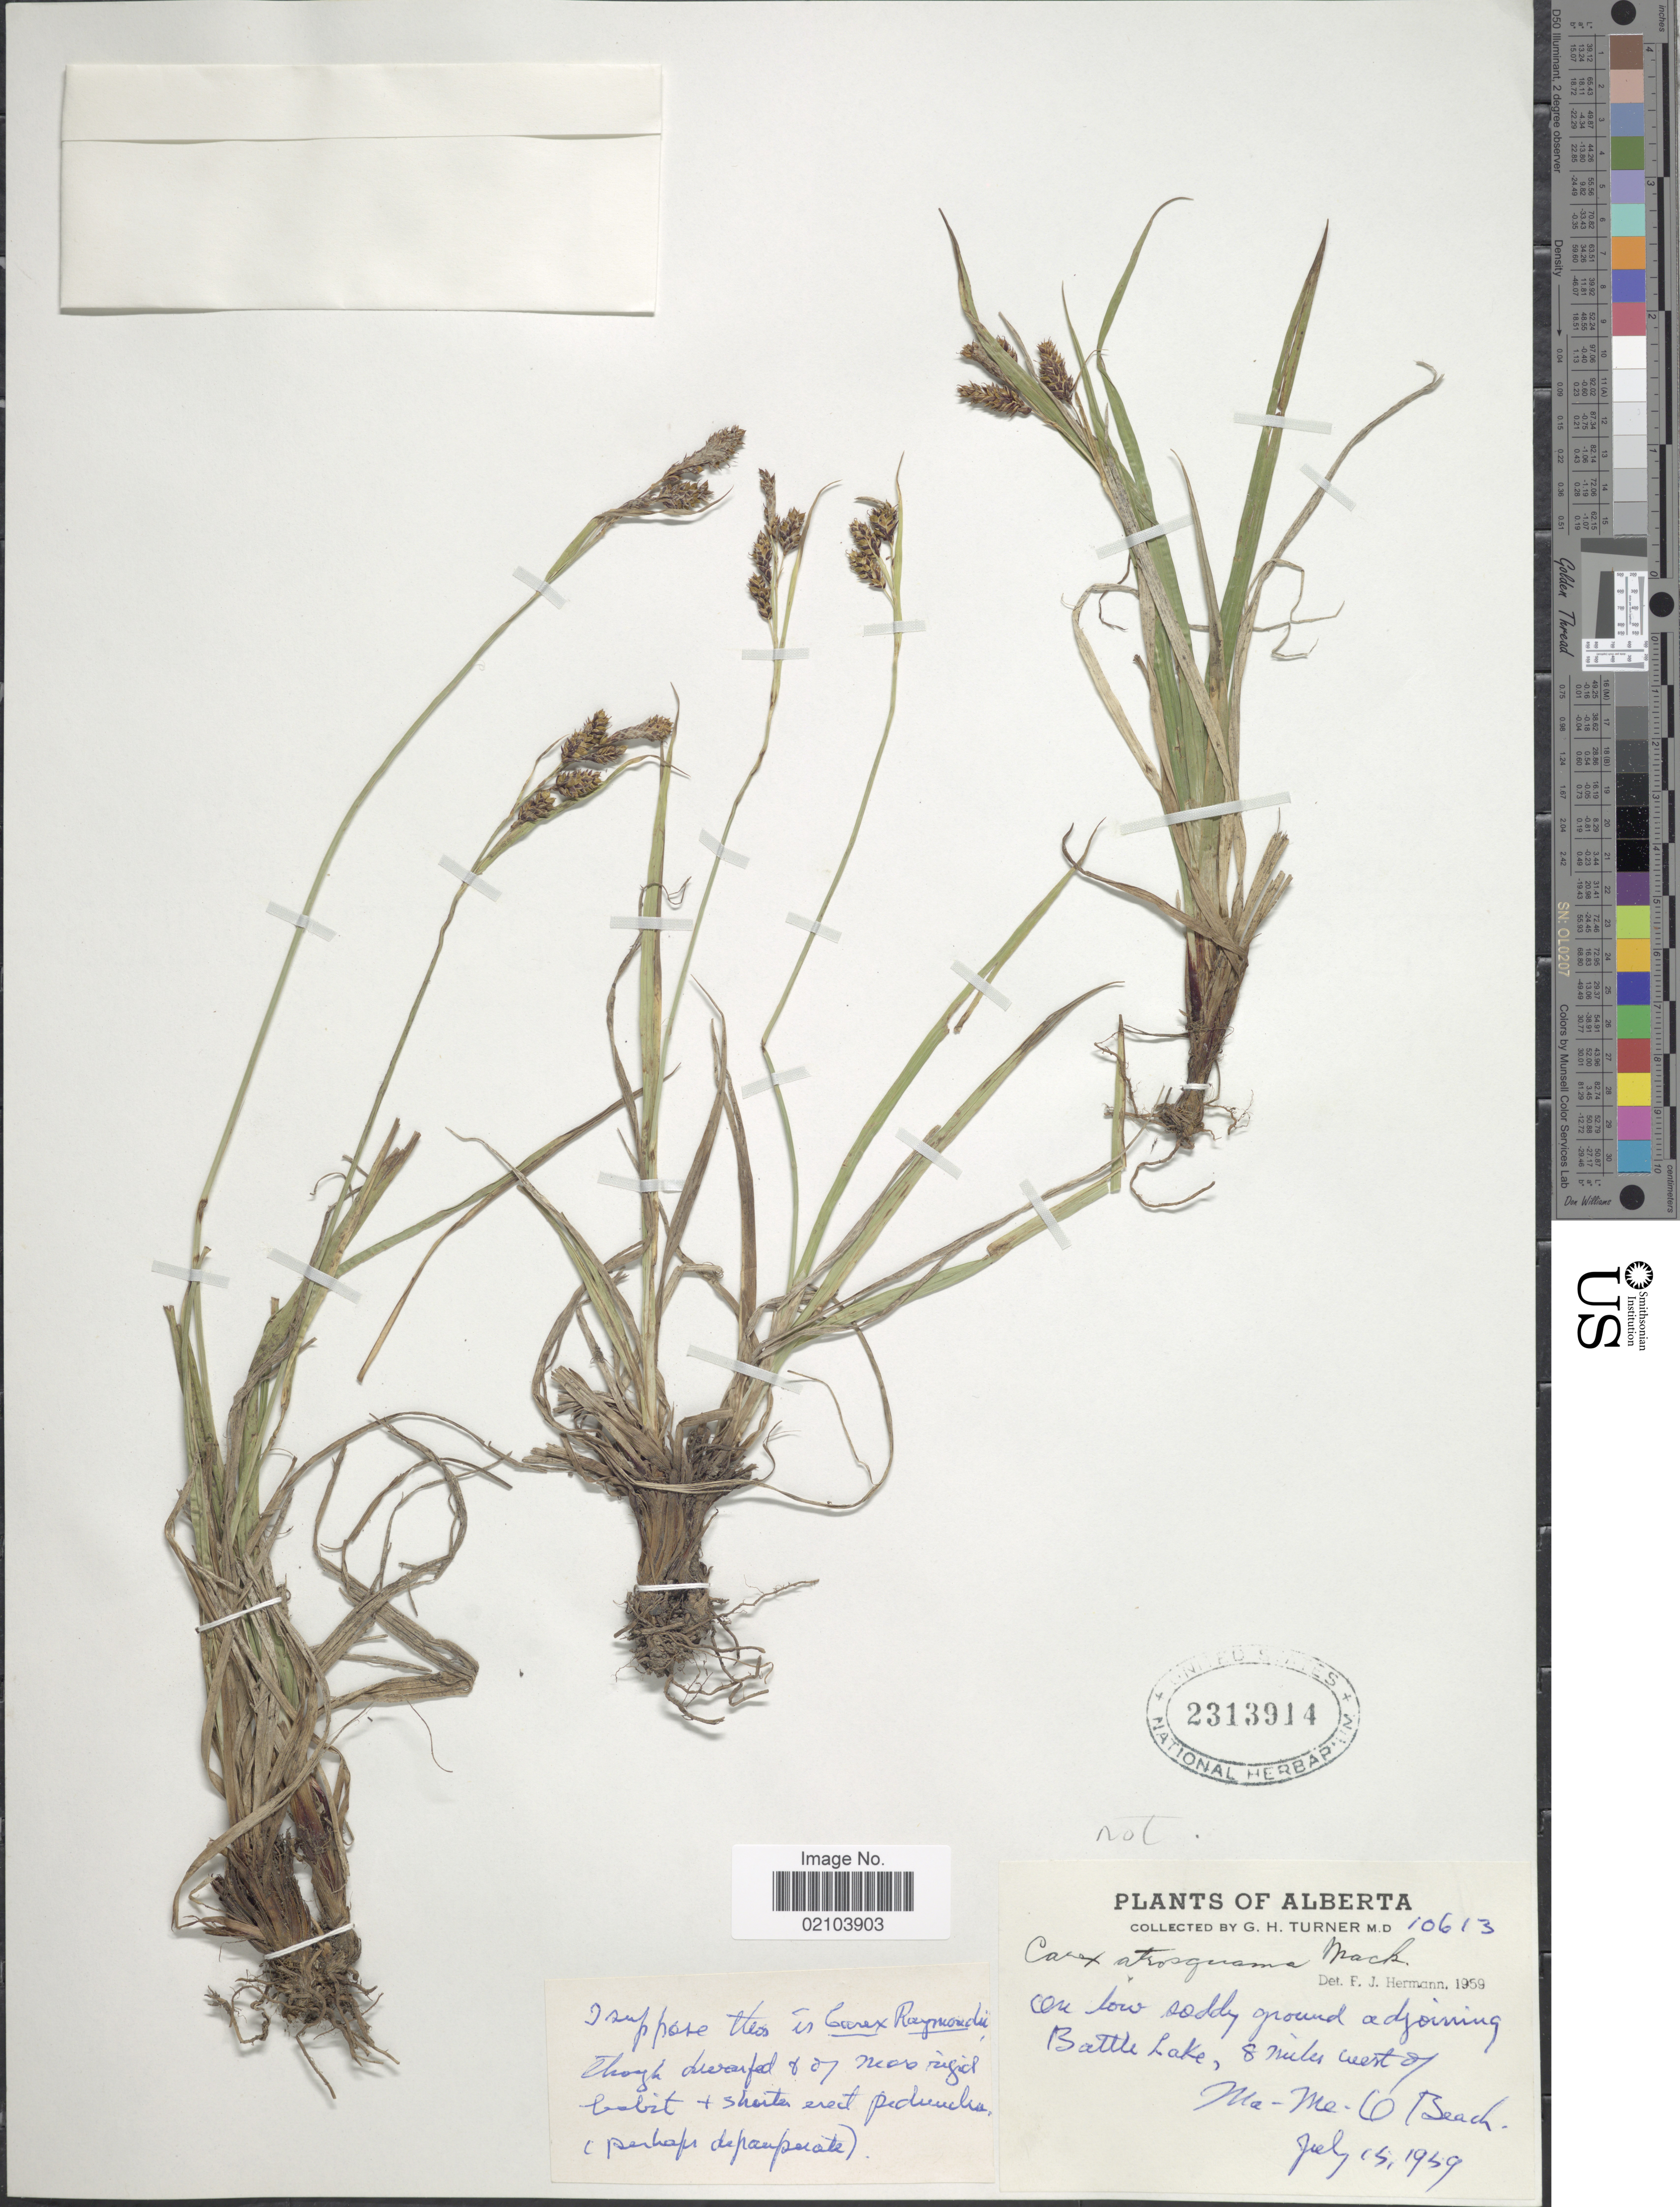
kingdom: Plantae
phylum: Tracheophyta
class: Liliopsida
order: Poales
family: Cyperaceae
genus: Carex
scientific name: Carex atrosquama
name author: Mack.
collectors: G. H. Turner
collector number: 10613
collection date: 1959-07-15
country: Canada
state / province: Alberta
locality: On low soddy ground adjoining Battle Lake, 8 miles west of Ma-Me-O Beach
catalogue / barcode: US 2313914